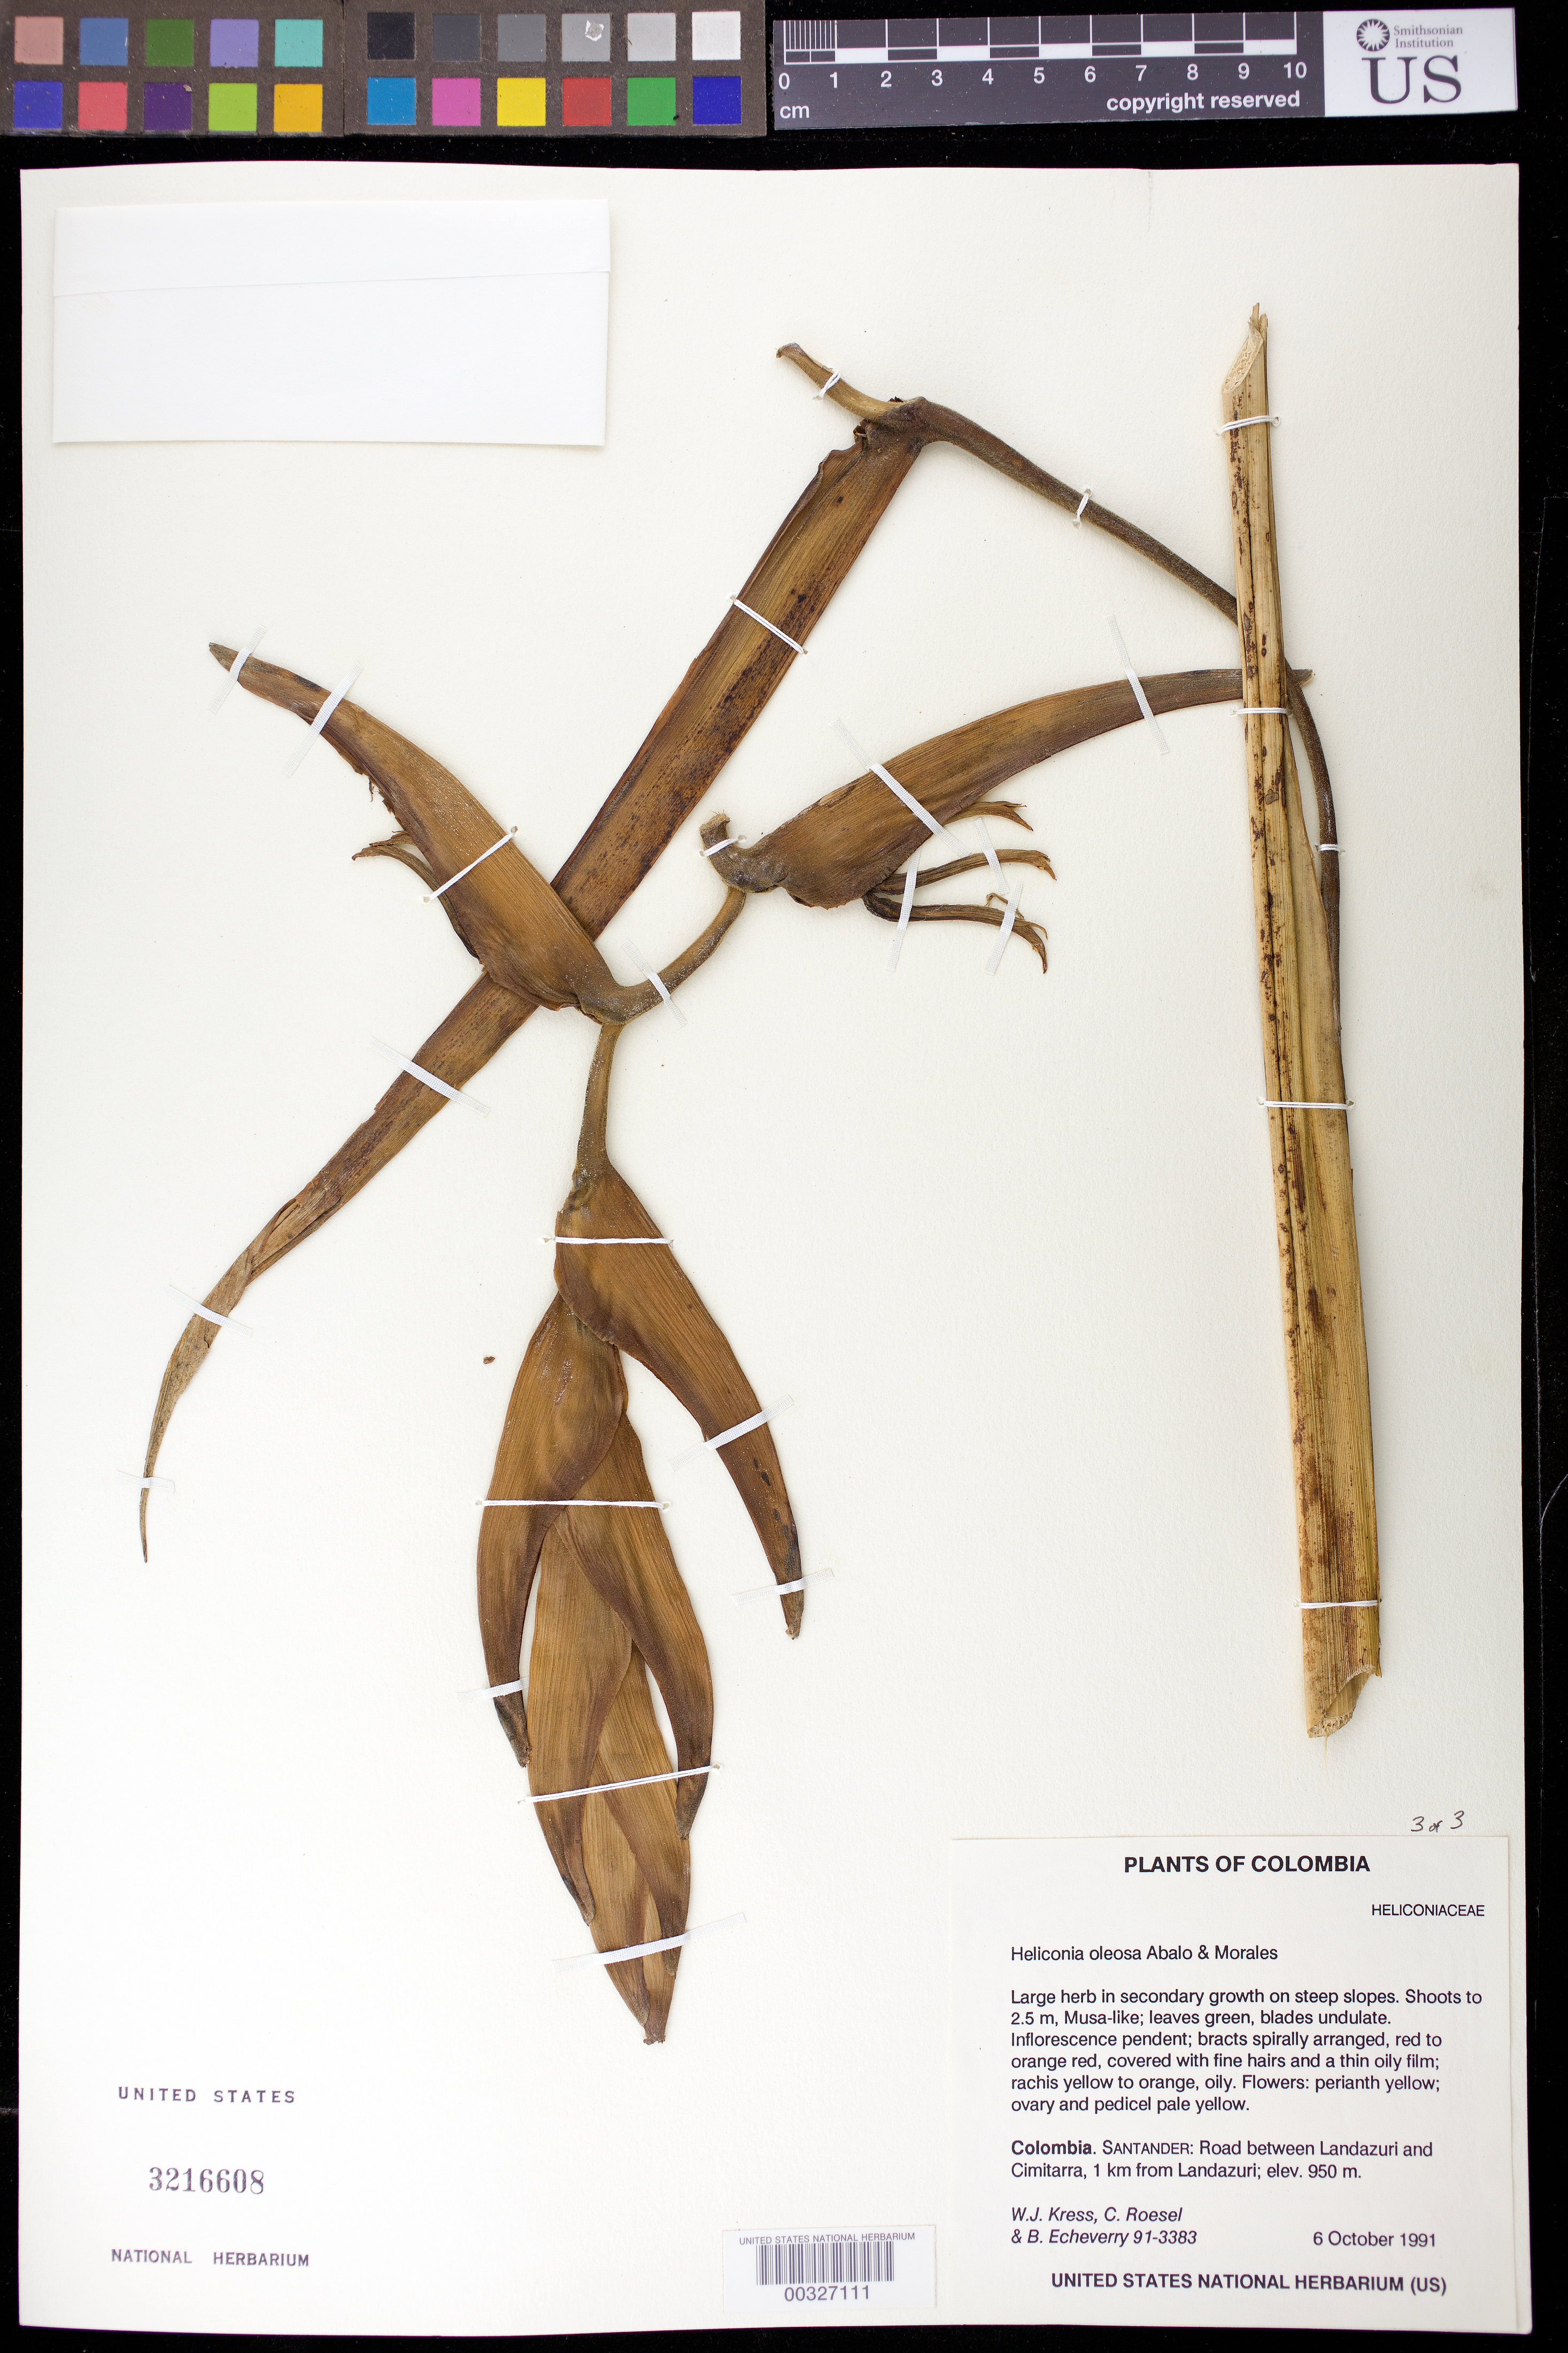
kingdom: Plantae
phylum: Tracheophyta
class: Liliopsida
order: Zingiberales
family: Heliconiaceae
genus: Heliconia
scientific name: Heliconia oleosa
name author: Abalo & G. Morales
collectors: W. J. Kress, C. S. Roesel & B. Echeverry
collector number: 91-3383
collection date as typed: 06 Oct 1991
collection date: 1991-10-06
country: Colombia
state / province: Santander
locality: Road between Landazuri and Cimitarra, 1 km from Landazuri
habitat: In secondary growth on steep slopes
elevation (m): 950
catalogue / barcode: US 3216608